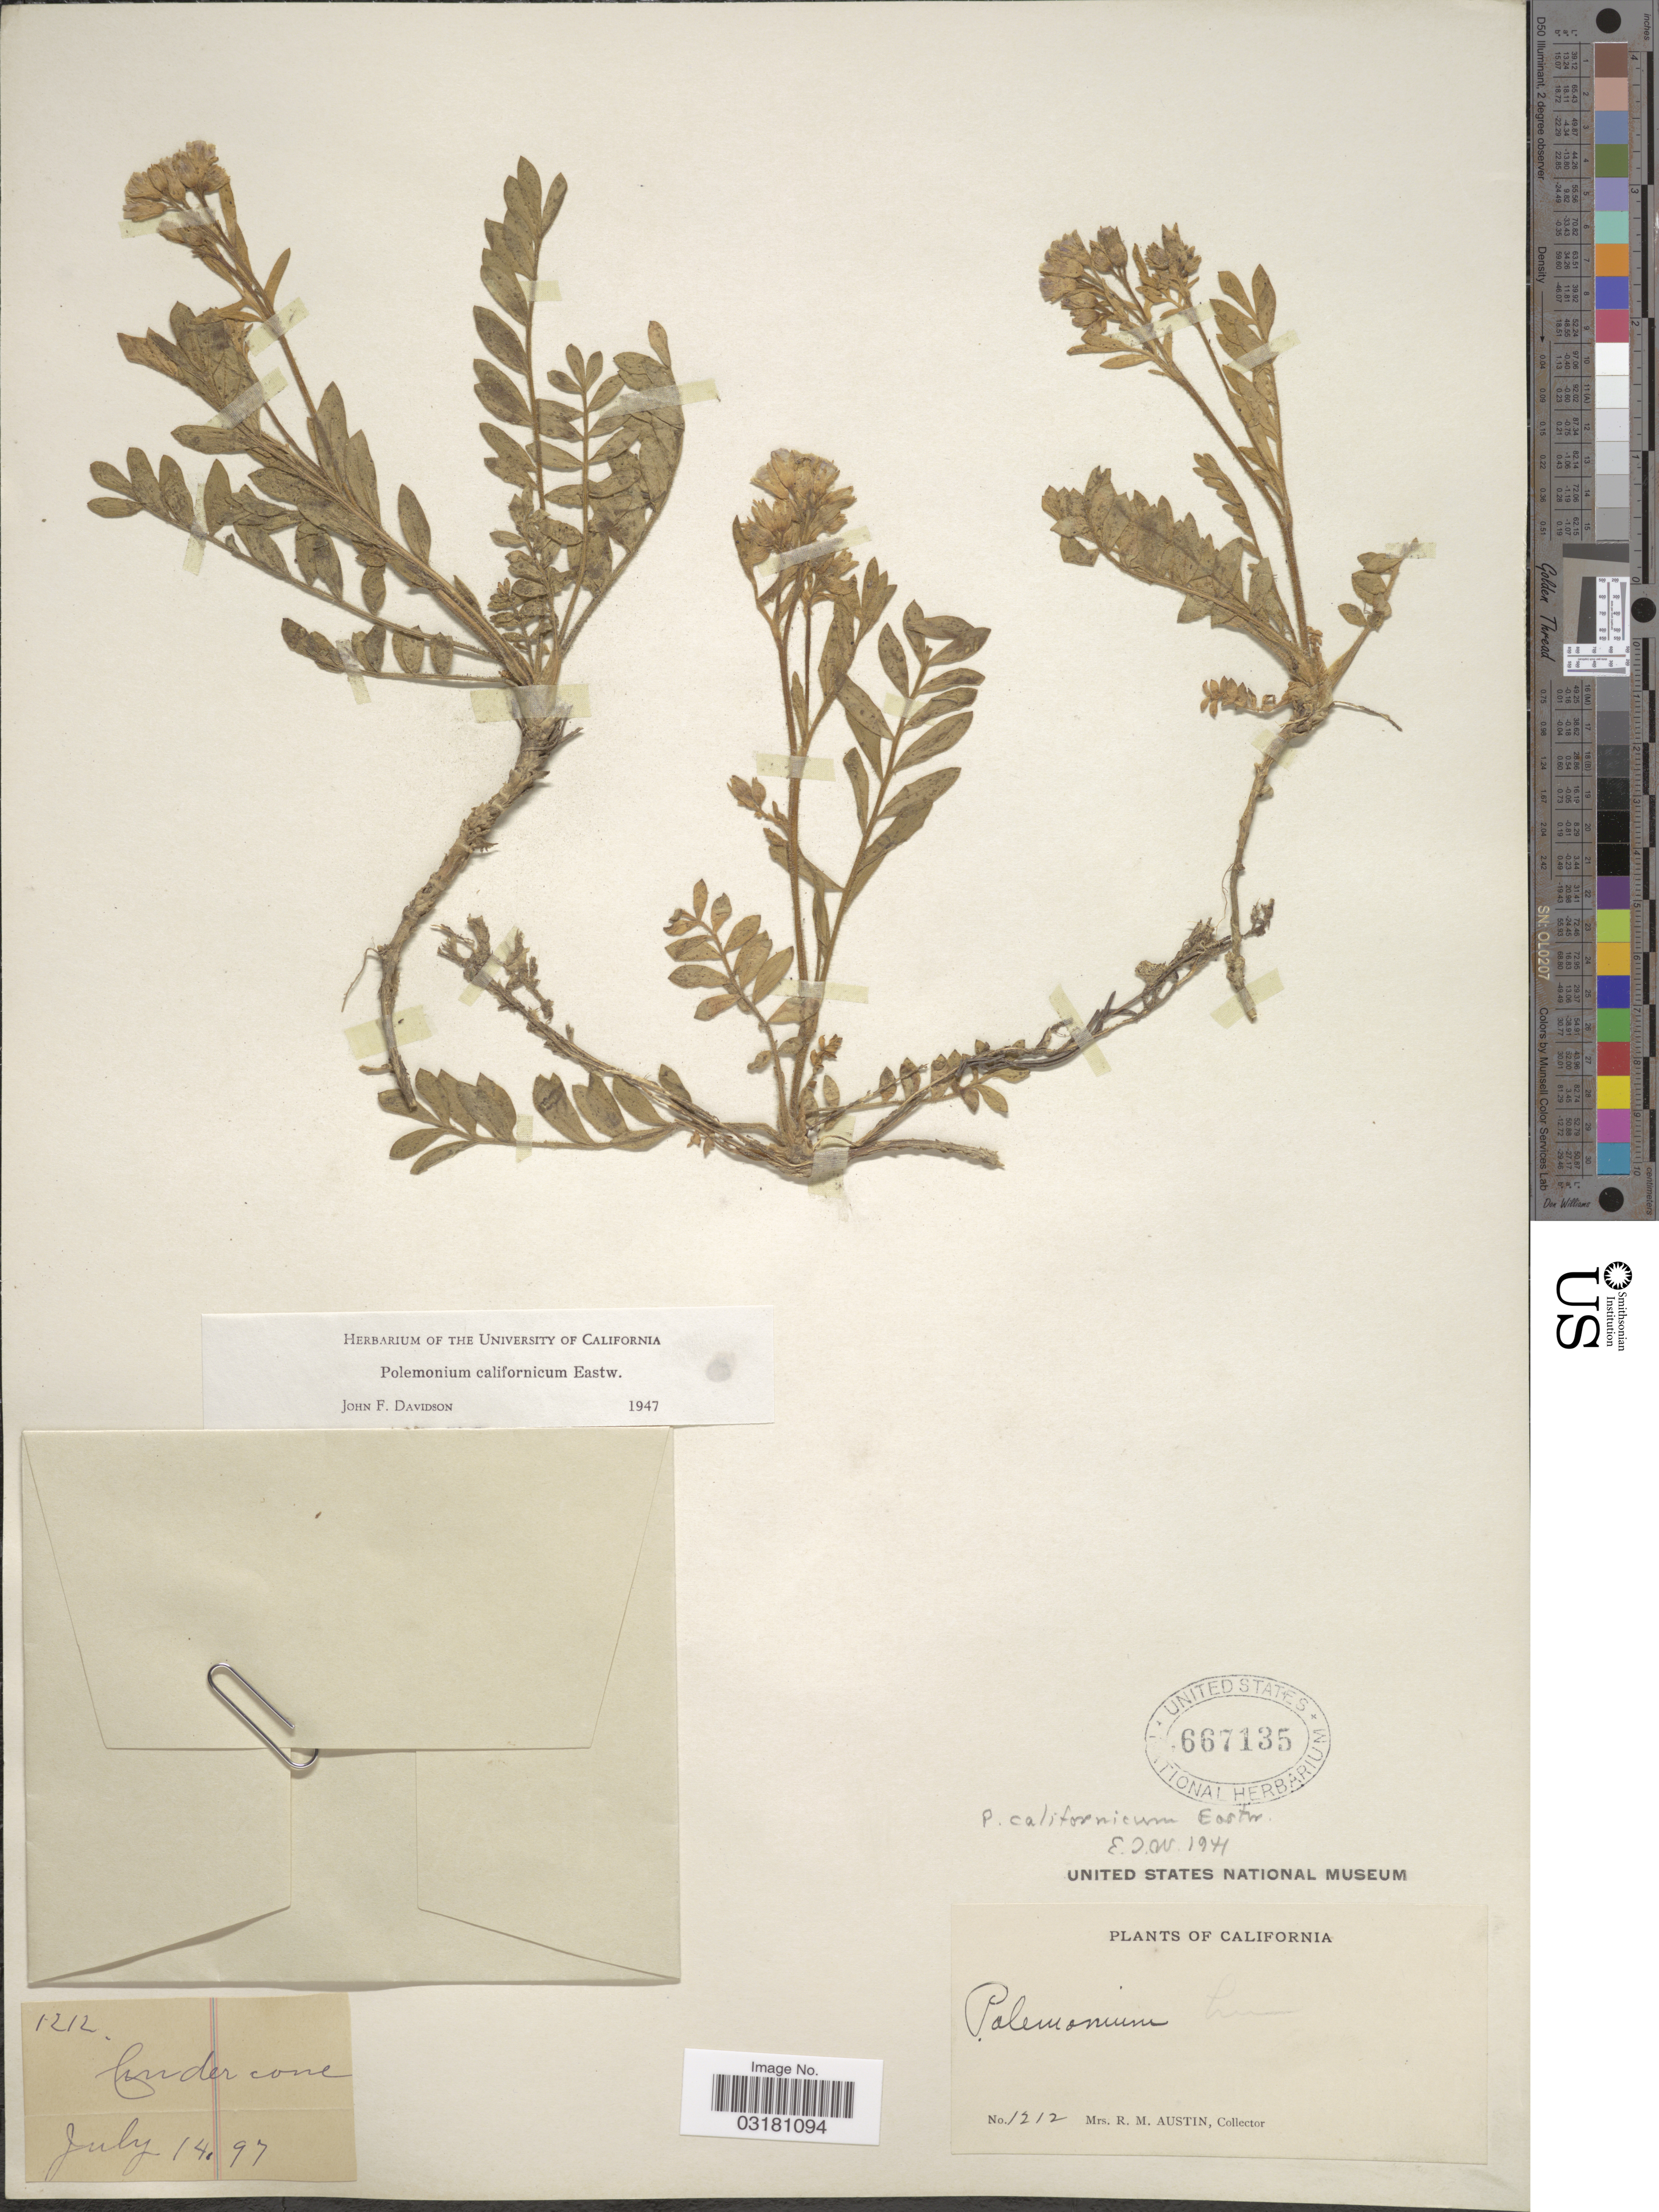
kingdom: Plantae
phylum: Tracheophyta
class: Magnoliopsida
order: Ericales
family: Polemoniaceae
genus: Polemonium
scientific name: Polemonium californicum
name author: Eastw.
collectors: R. Austin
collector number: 1212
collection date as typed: Transcribed d/m/y: 14/7/97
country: United States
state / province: California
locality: Cinder cone.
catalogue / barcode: US 667135